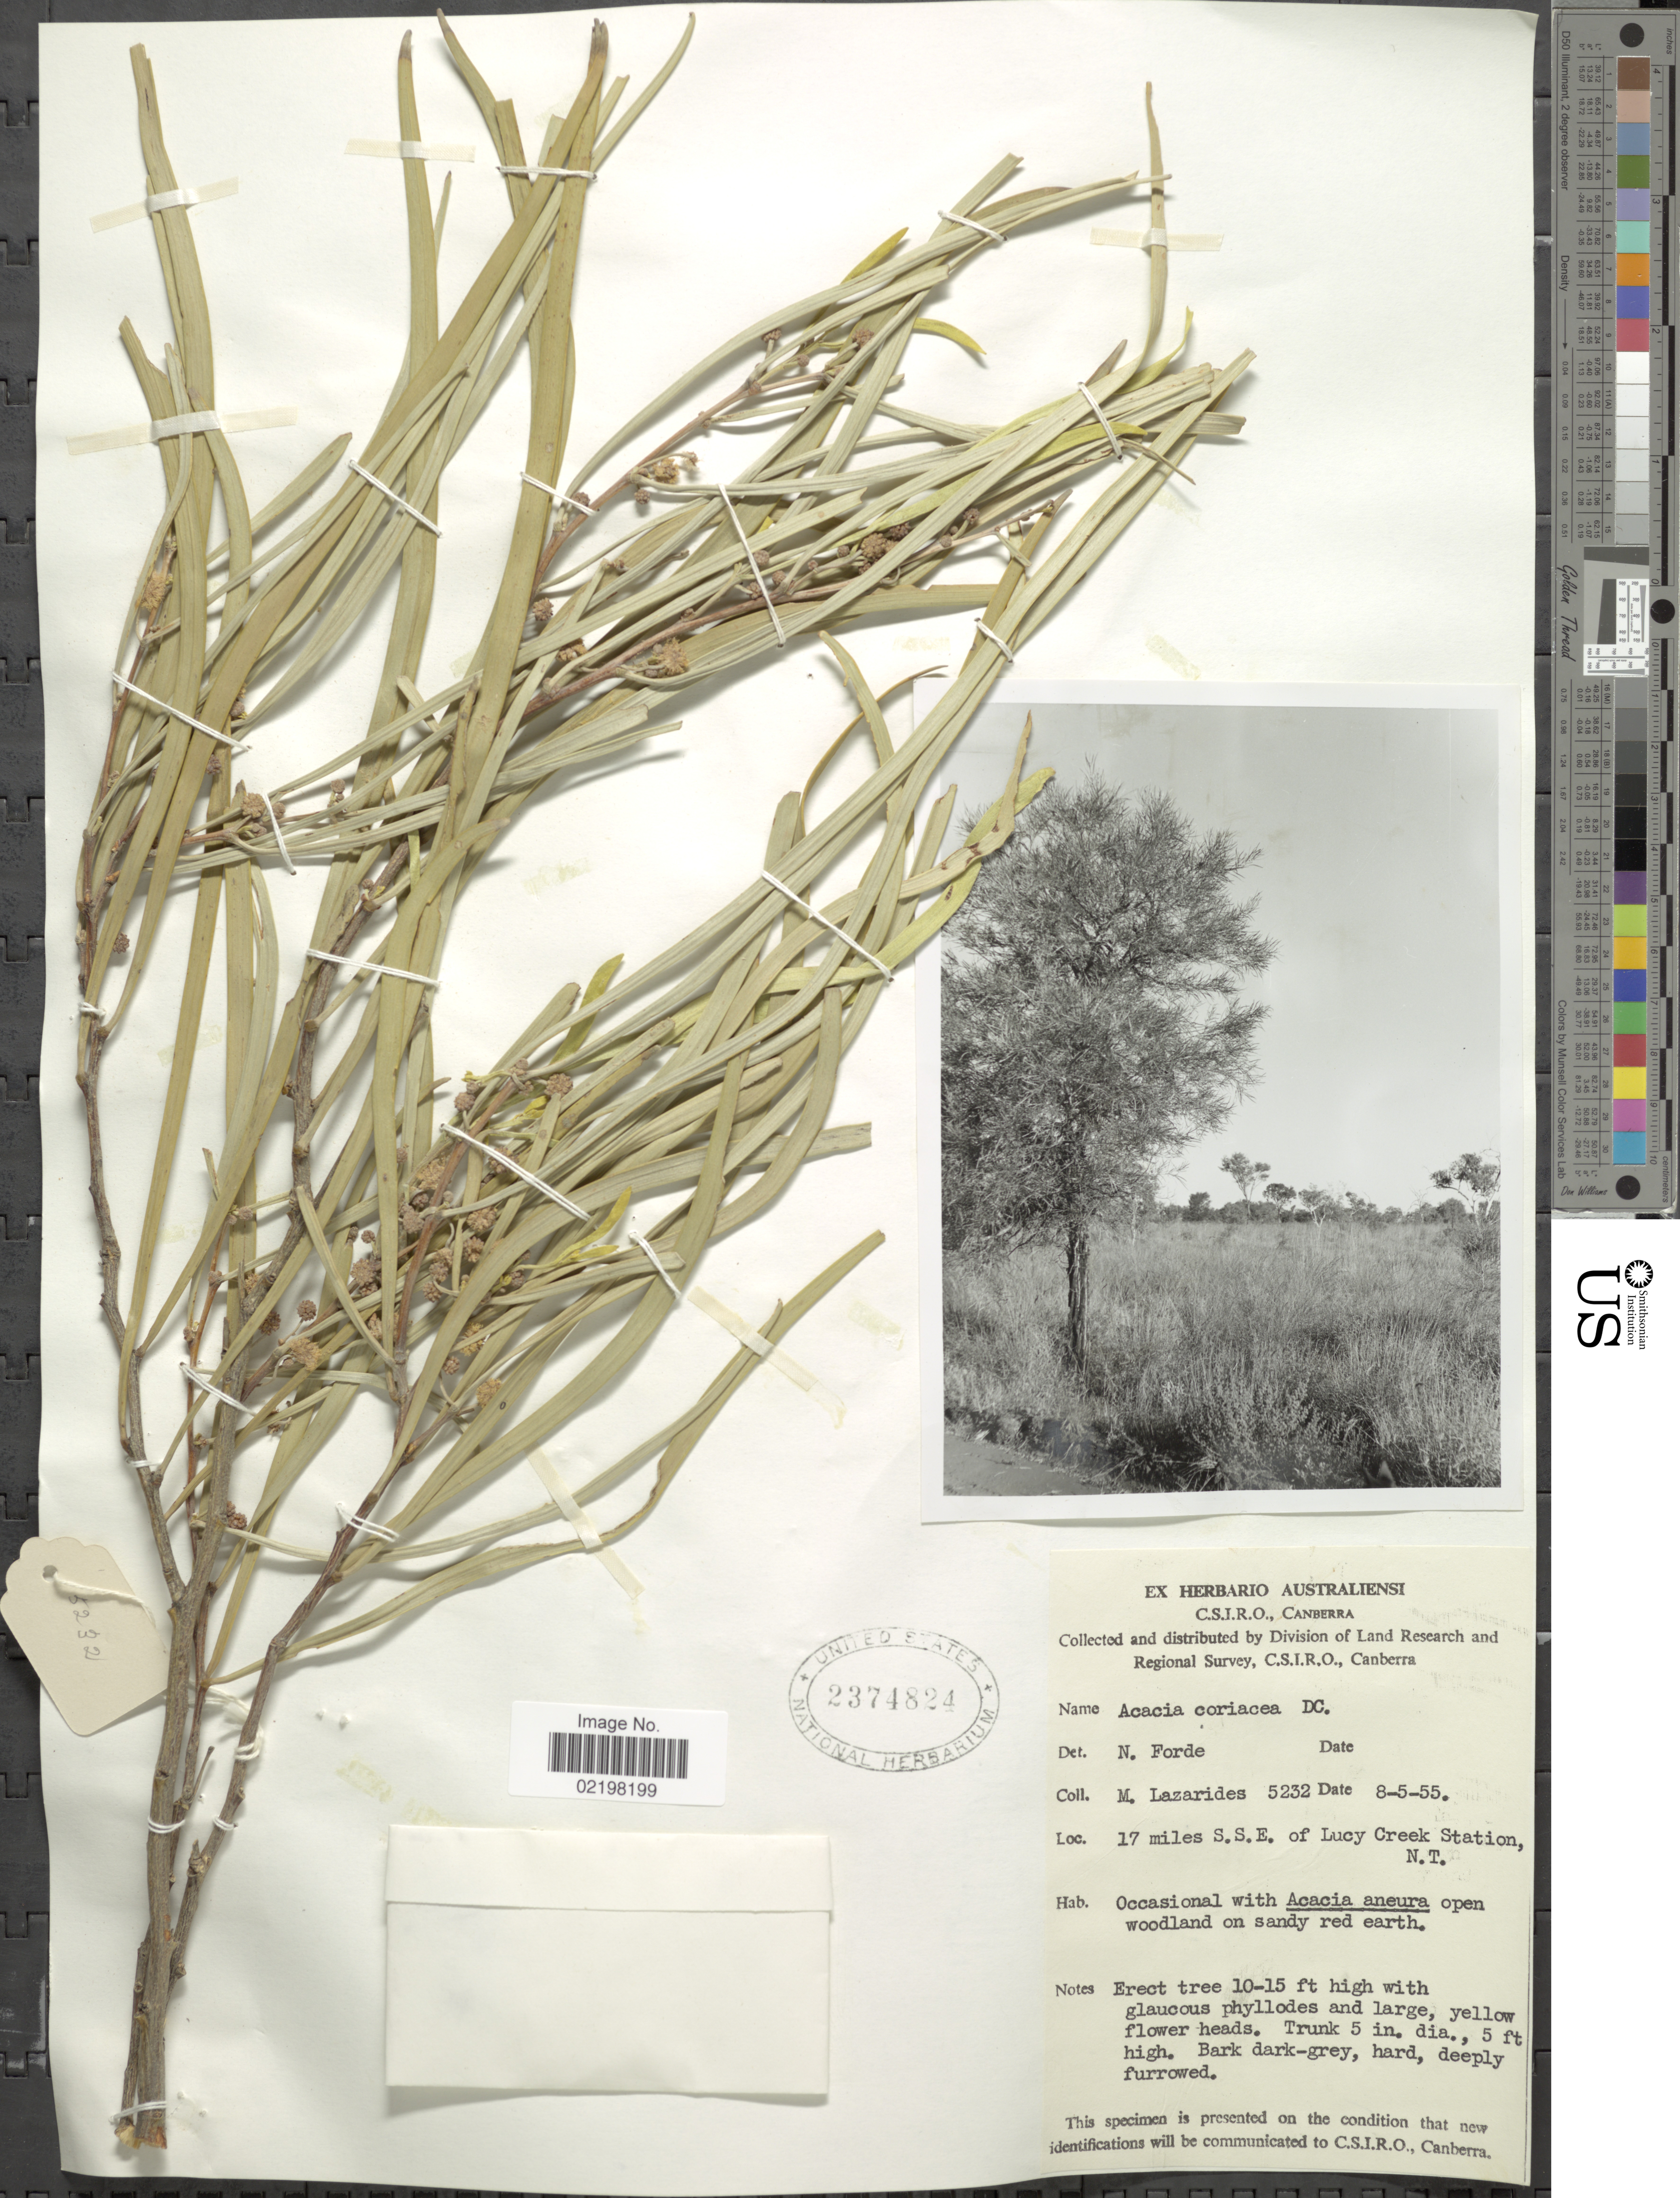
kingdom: Plantae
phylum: Tracheophyta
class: Magnoliopsida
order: Fabales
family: Fabaceae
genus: Acacia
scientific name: Acacia coriacea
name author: DC.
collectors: M. Lazarides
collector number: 5232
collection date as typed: Transcribed d/m/y: 8/5/55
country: Australia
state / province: Northern Territory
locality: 17 miles S.S.E. of Lucy Creek Station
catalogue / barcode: US 2374824